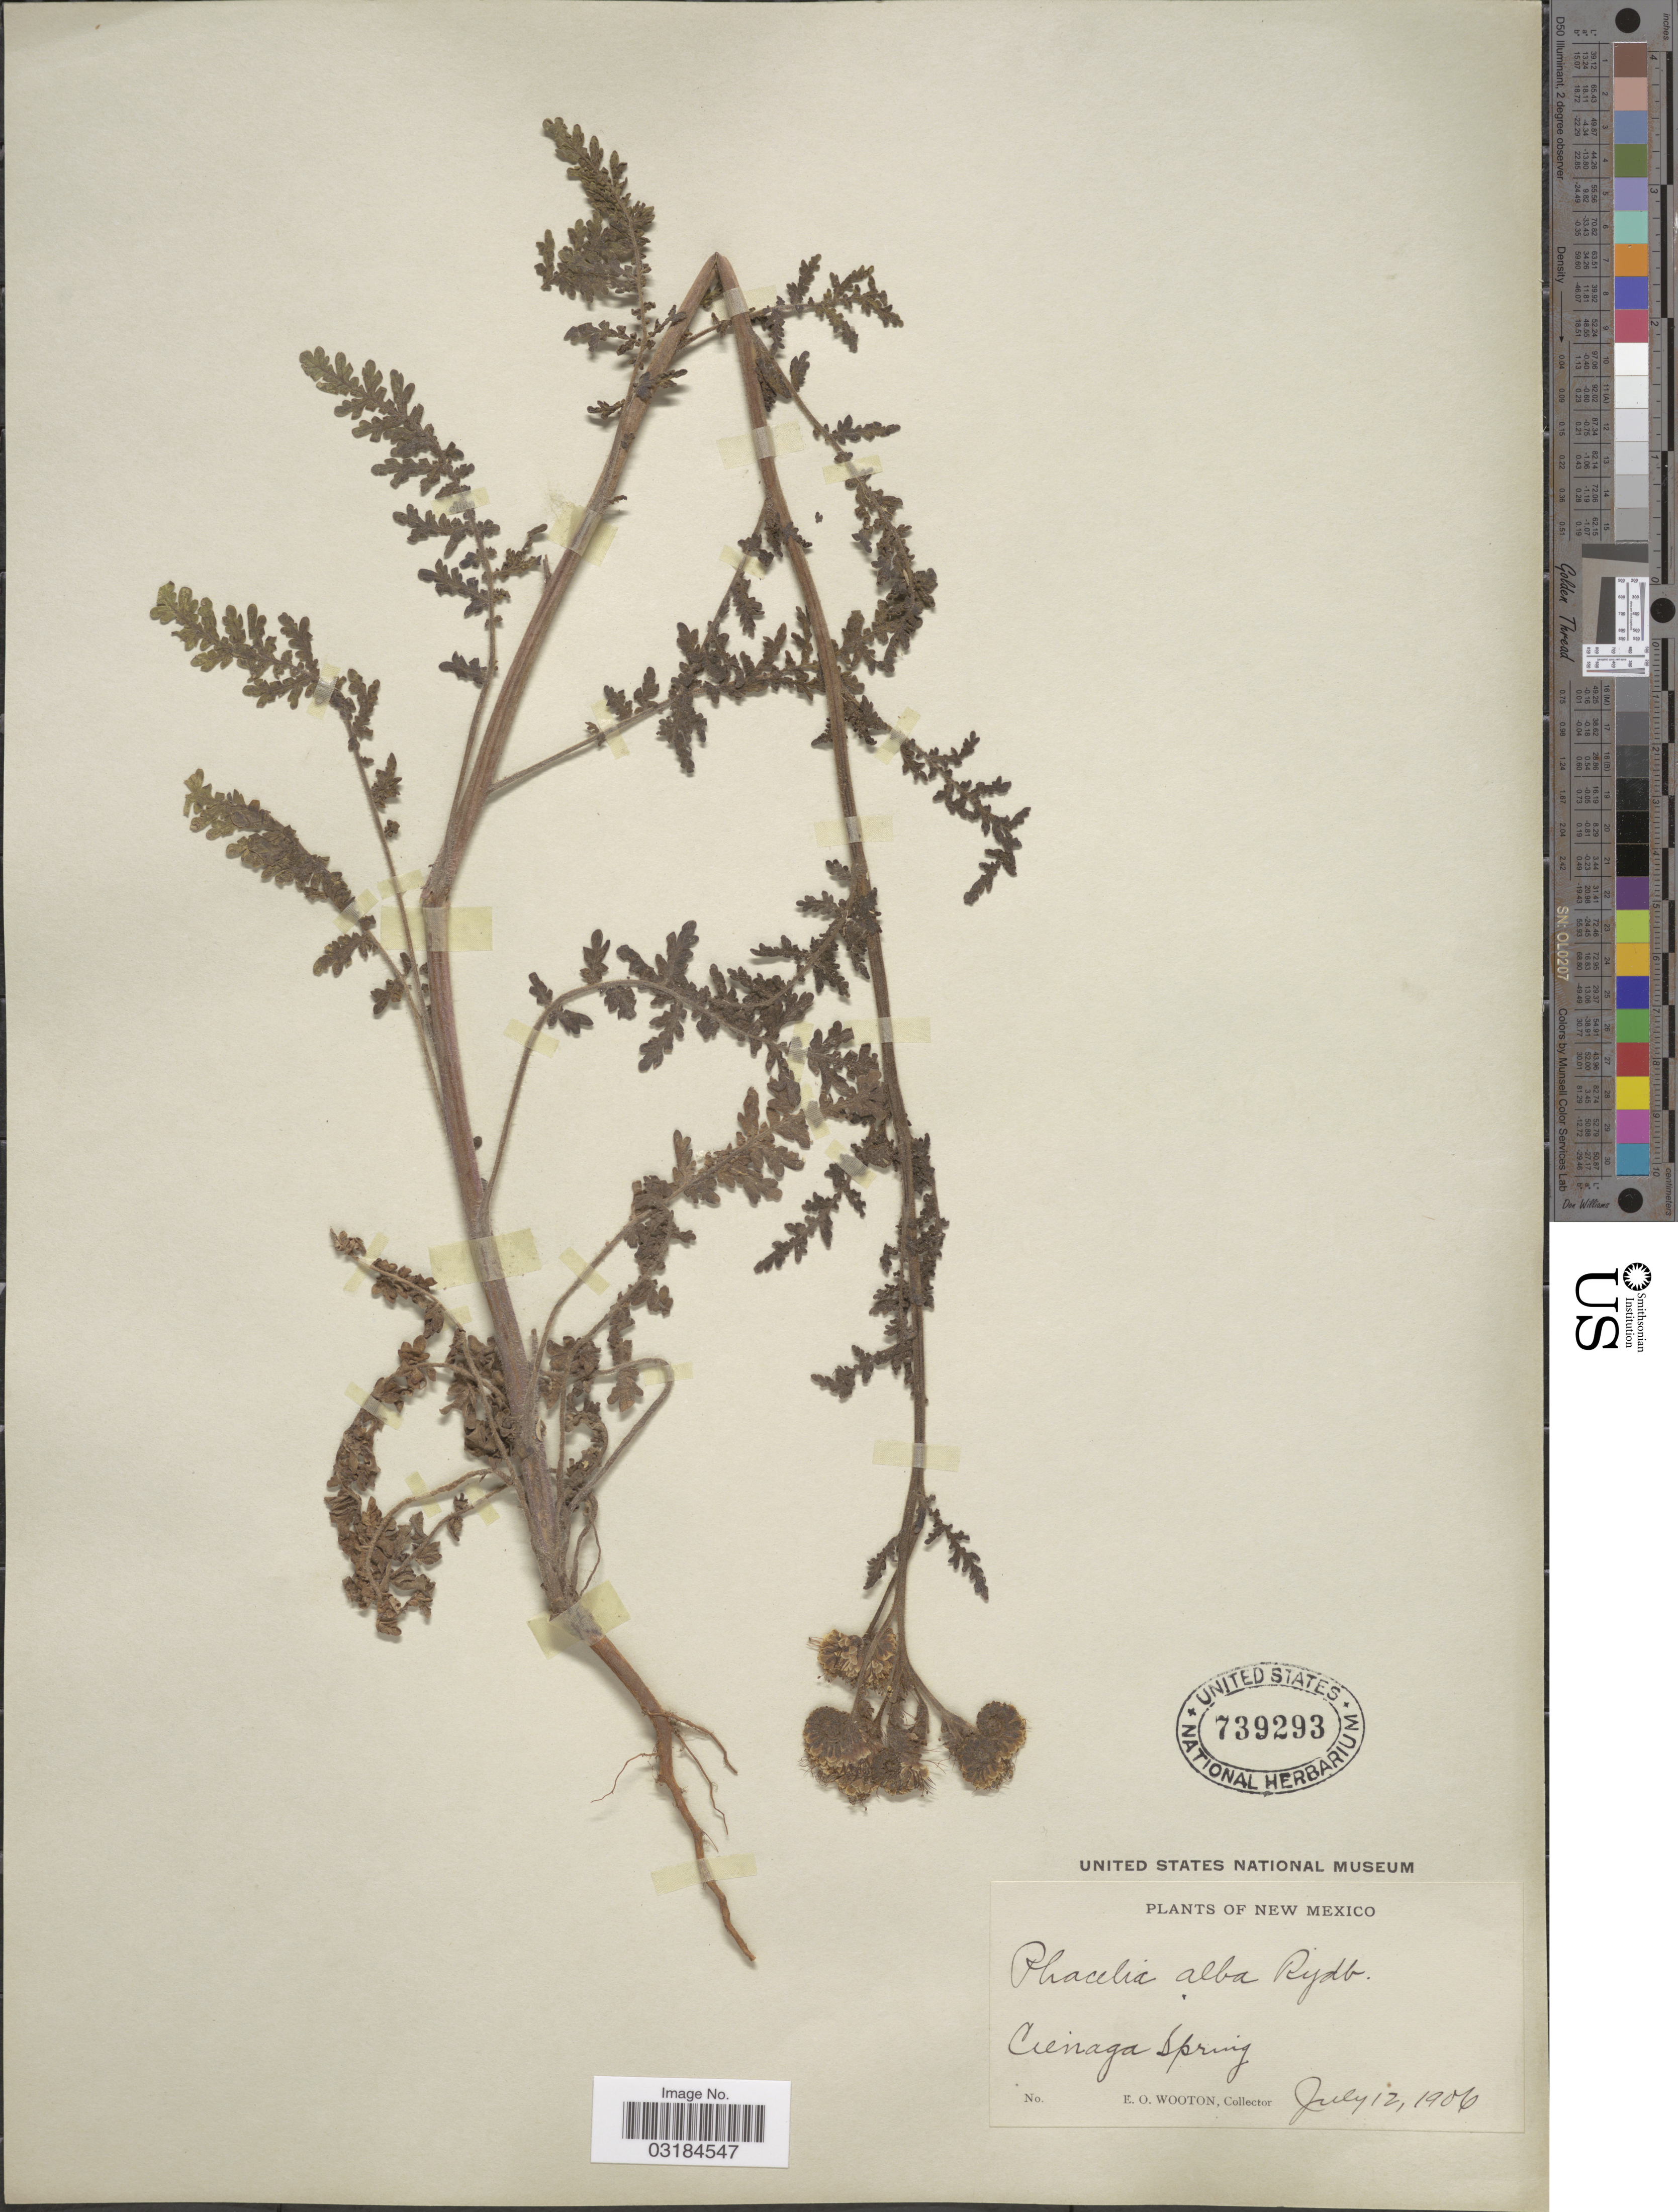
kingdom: Plantae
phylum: Tracheophyta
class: Magnoliopsida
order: Boraginales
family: Hydrophyllaceae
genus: Phacelia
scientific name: Phacelia alba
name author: Rydb.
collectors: E. O. Wooton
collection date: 1906-07-12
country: United States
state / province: New Mexico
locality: Cienaga Spring.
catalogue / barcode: US 739293